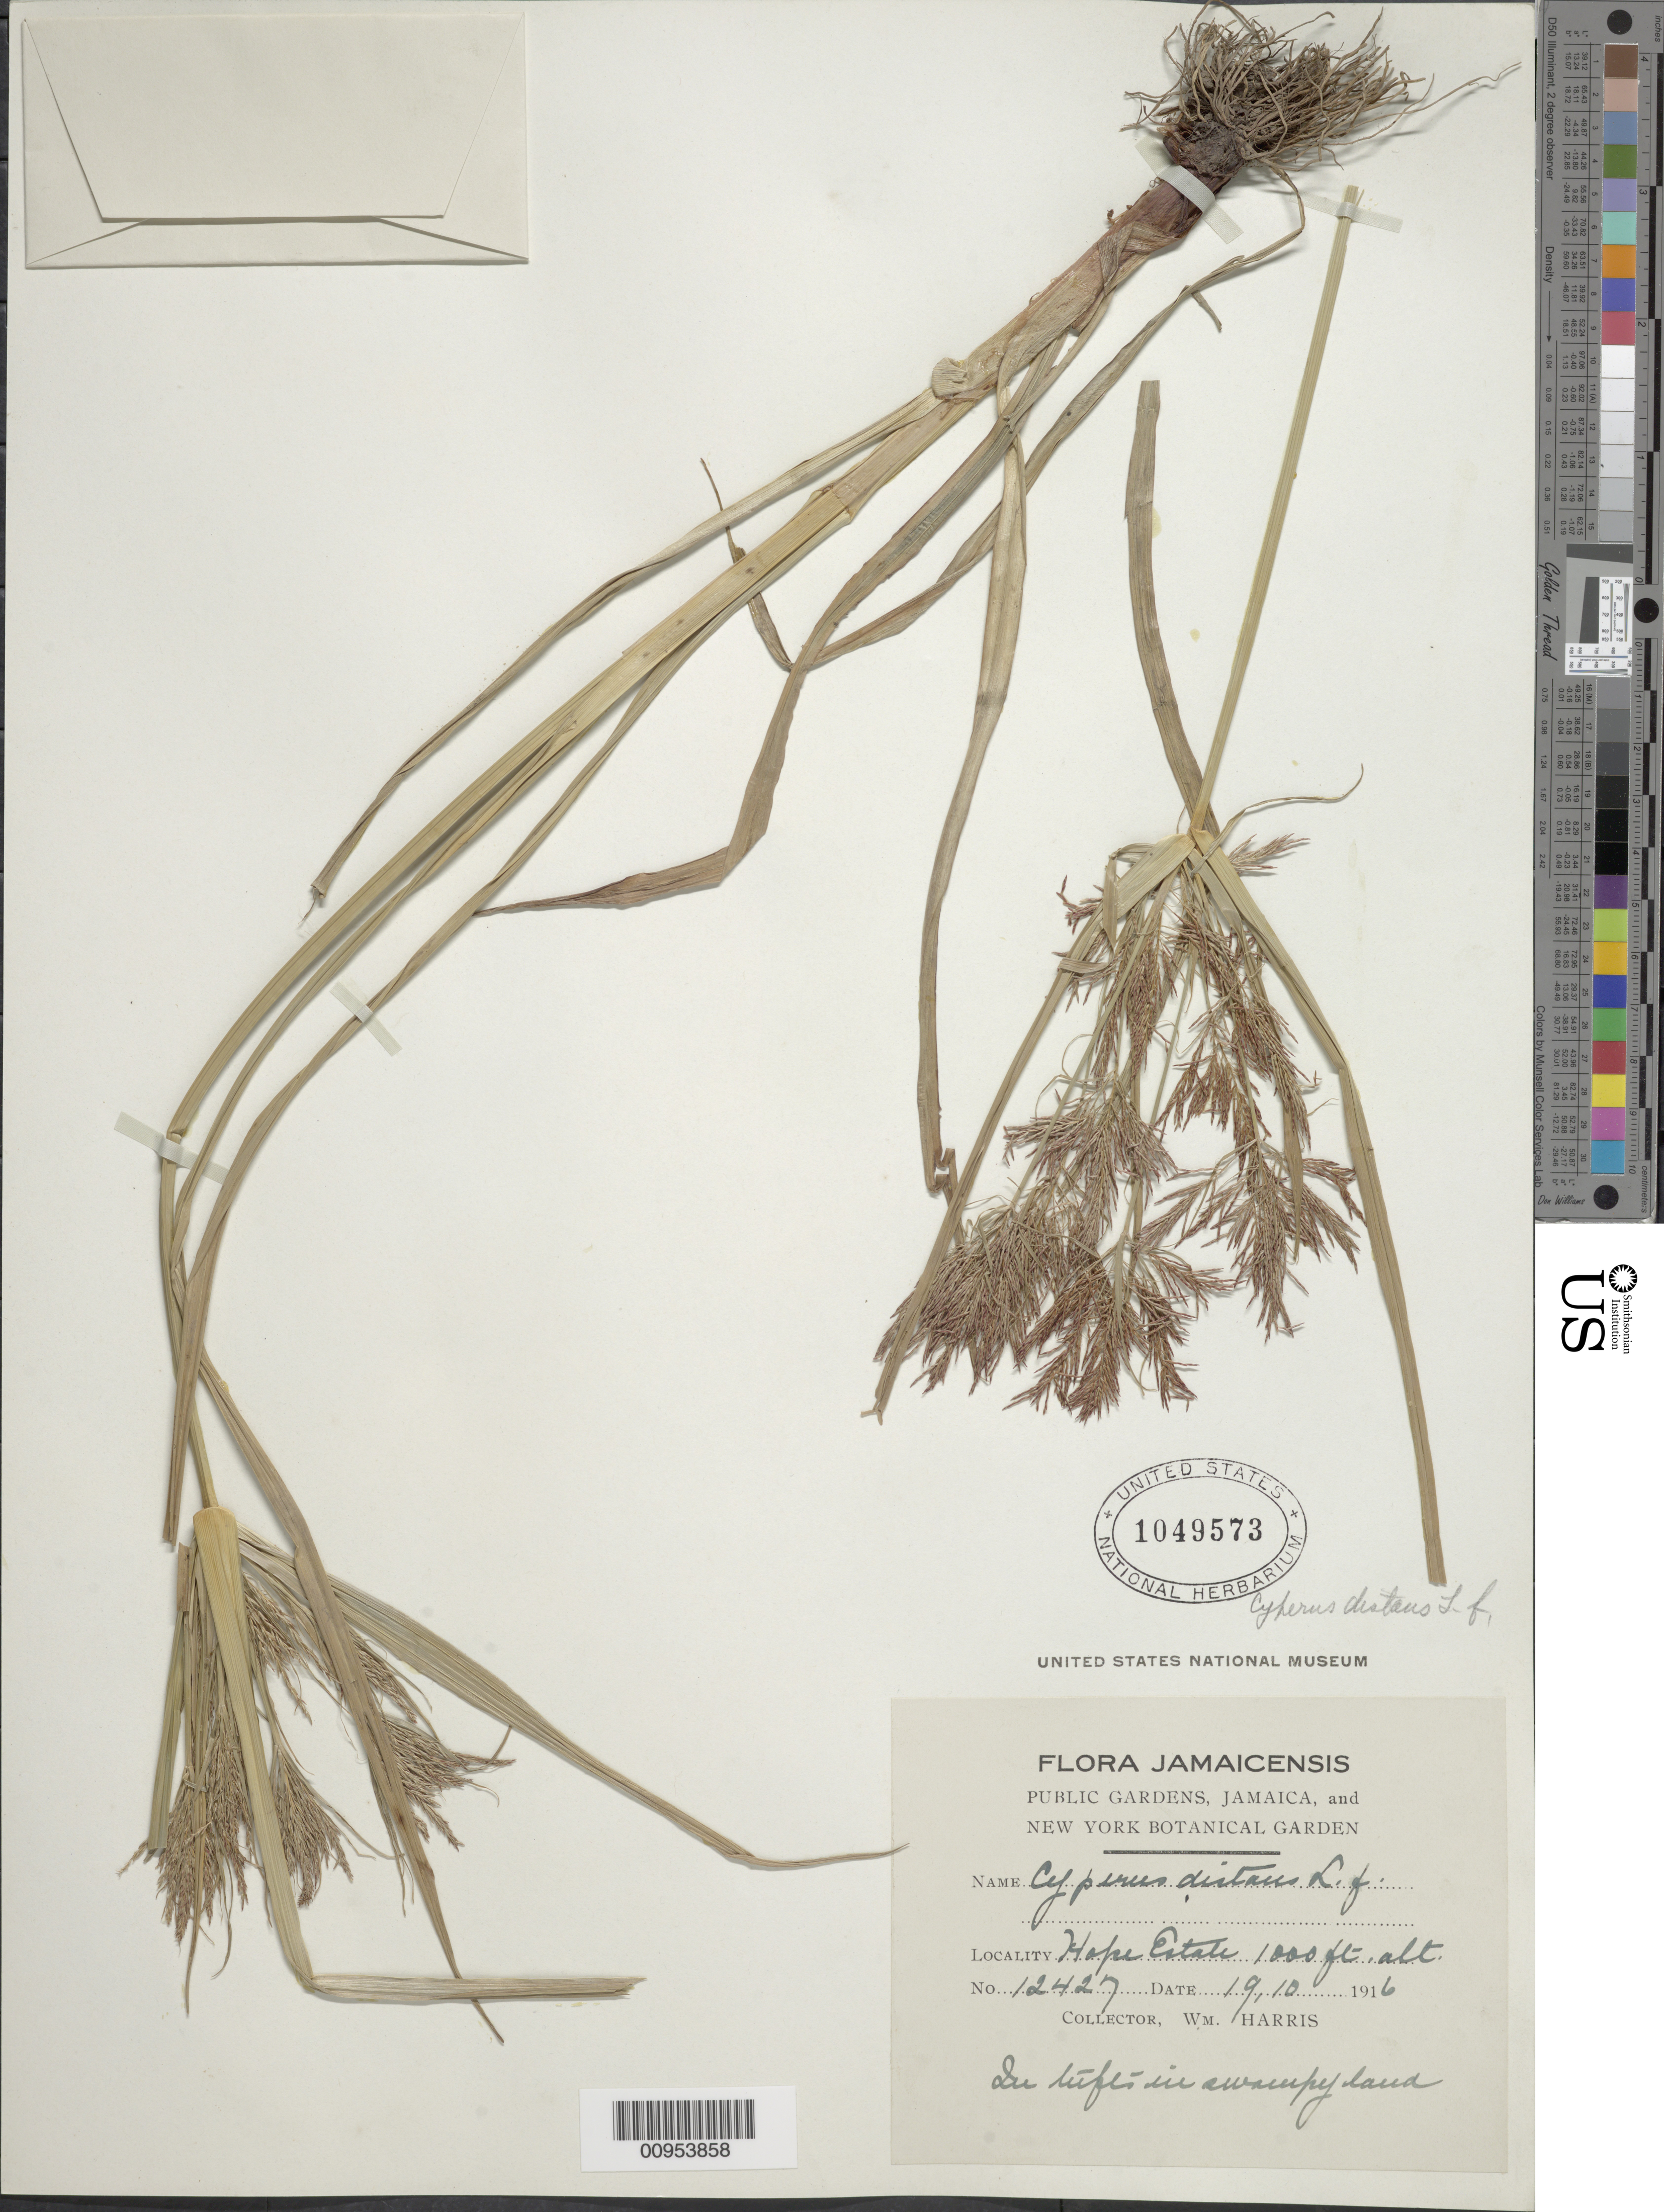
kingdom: Plantae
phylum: Tracheophyta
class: Liliopsida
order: Poales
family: Cyperaceae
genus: Cyperus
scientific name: Cyperus distans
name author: L. f.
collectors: W. H. Harris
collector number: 12427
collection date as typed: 19 Oct 1916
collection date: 1916-10-19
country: Jamaica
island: Jamaica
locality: Hope Estate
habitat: In swampy ground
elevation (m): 305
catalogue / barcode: US 1049573